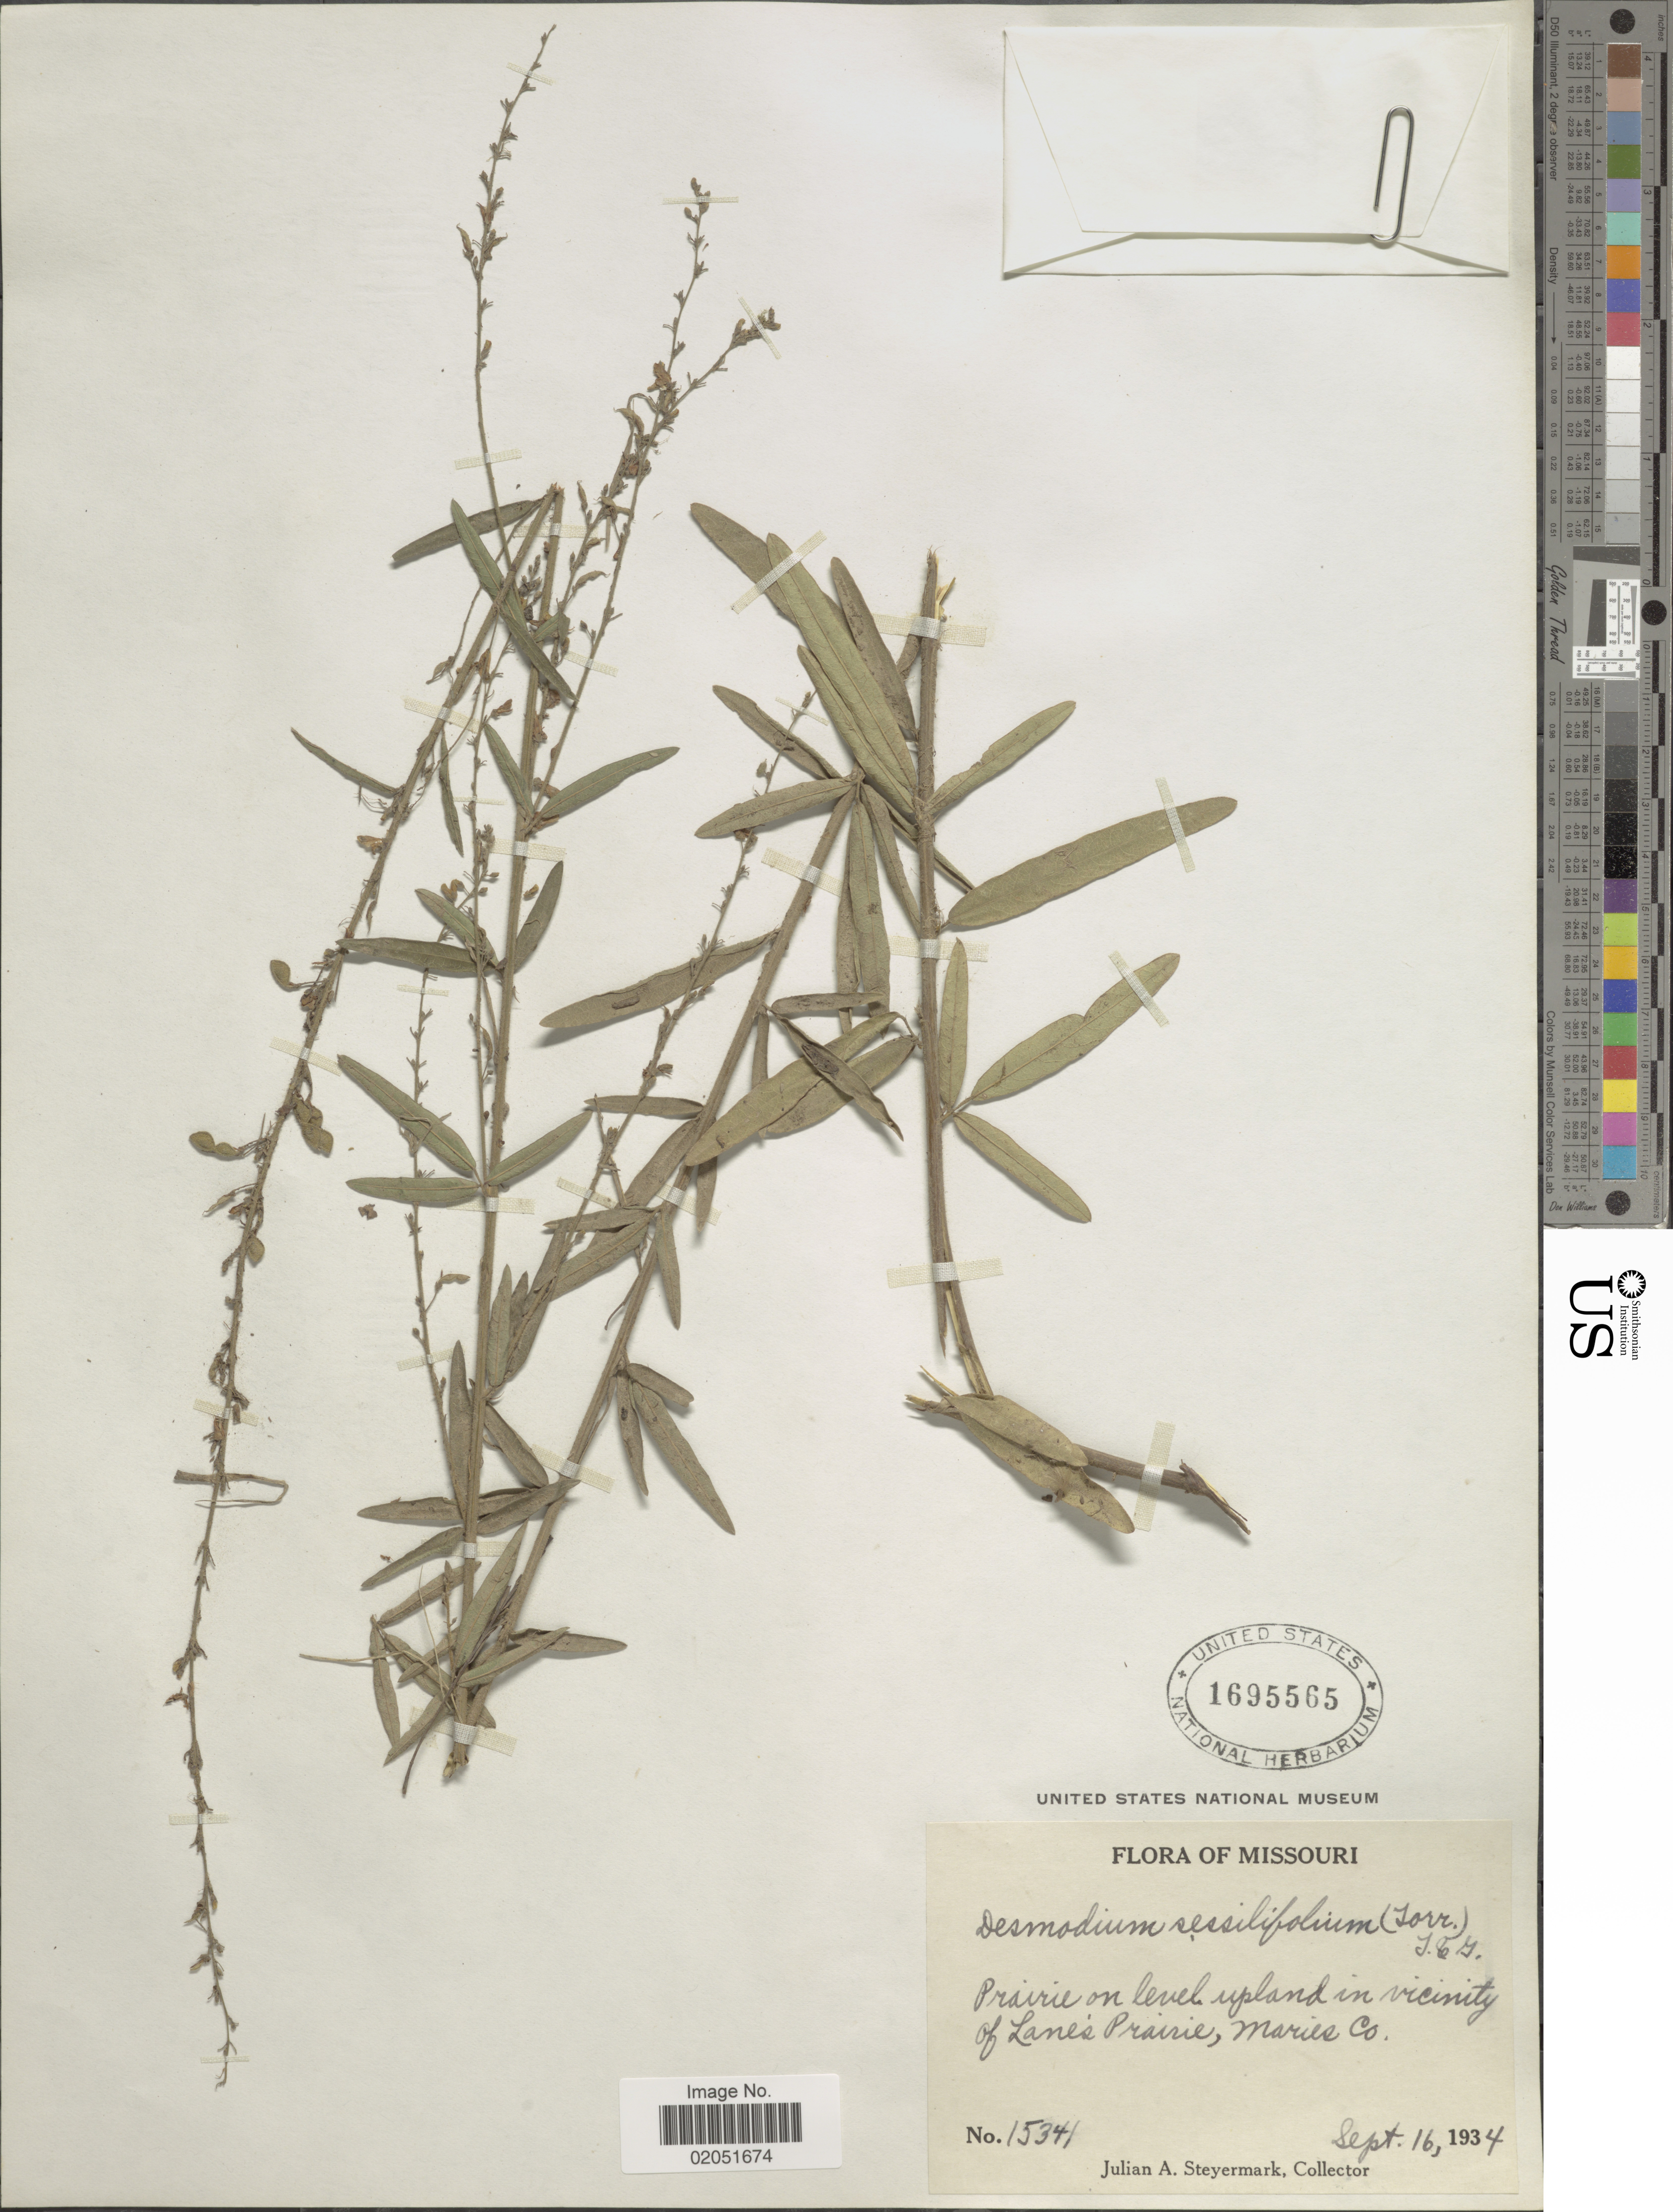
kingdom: Plantae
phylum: Tracheophyta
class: Magnoliopsida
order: Fabales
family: Fabaceae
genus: Desmodium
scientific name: Desmodium sessilifolium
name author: Torr. & A. Gray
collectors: J. Steyermark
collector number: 15341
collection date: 1934-09-16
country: United States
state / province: Missouri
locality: Prairie on level upland in vicinity of Lanes Prairie, Maries Co.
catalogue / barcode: US 1695565